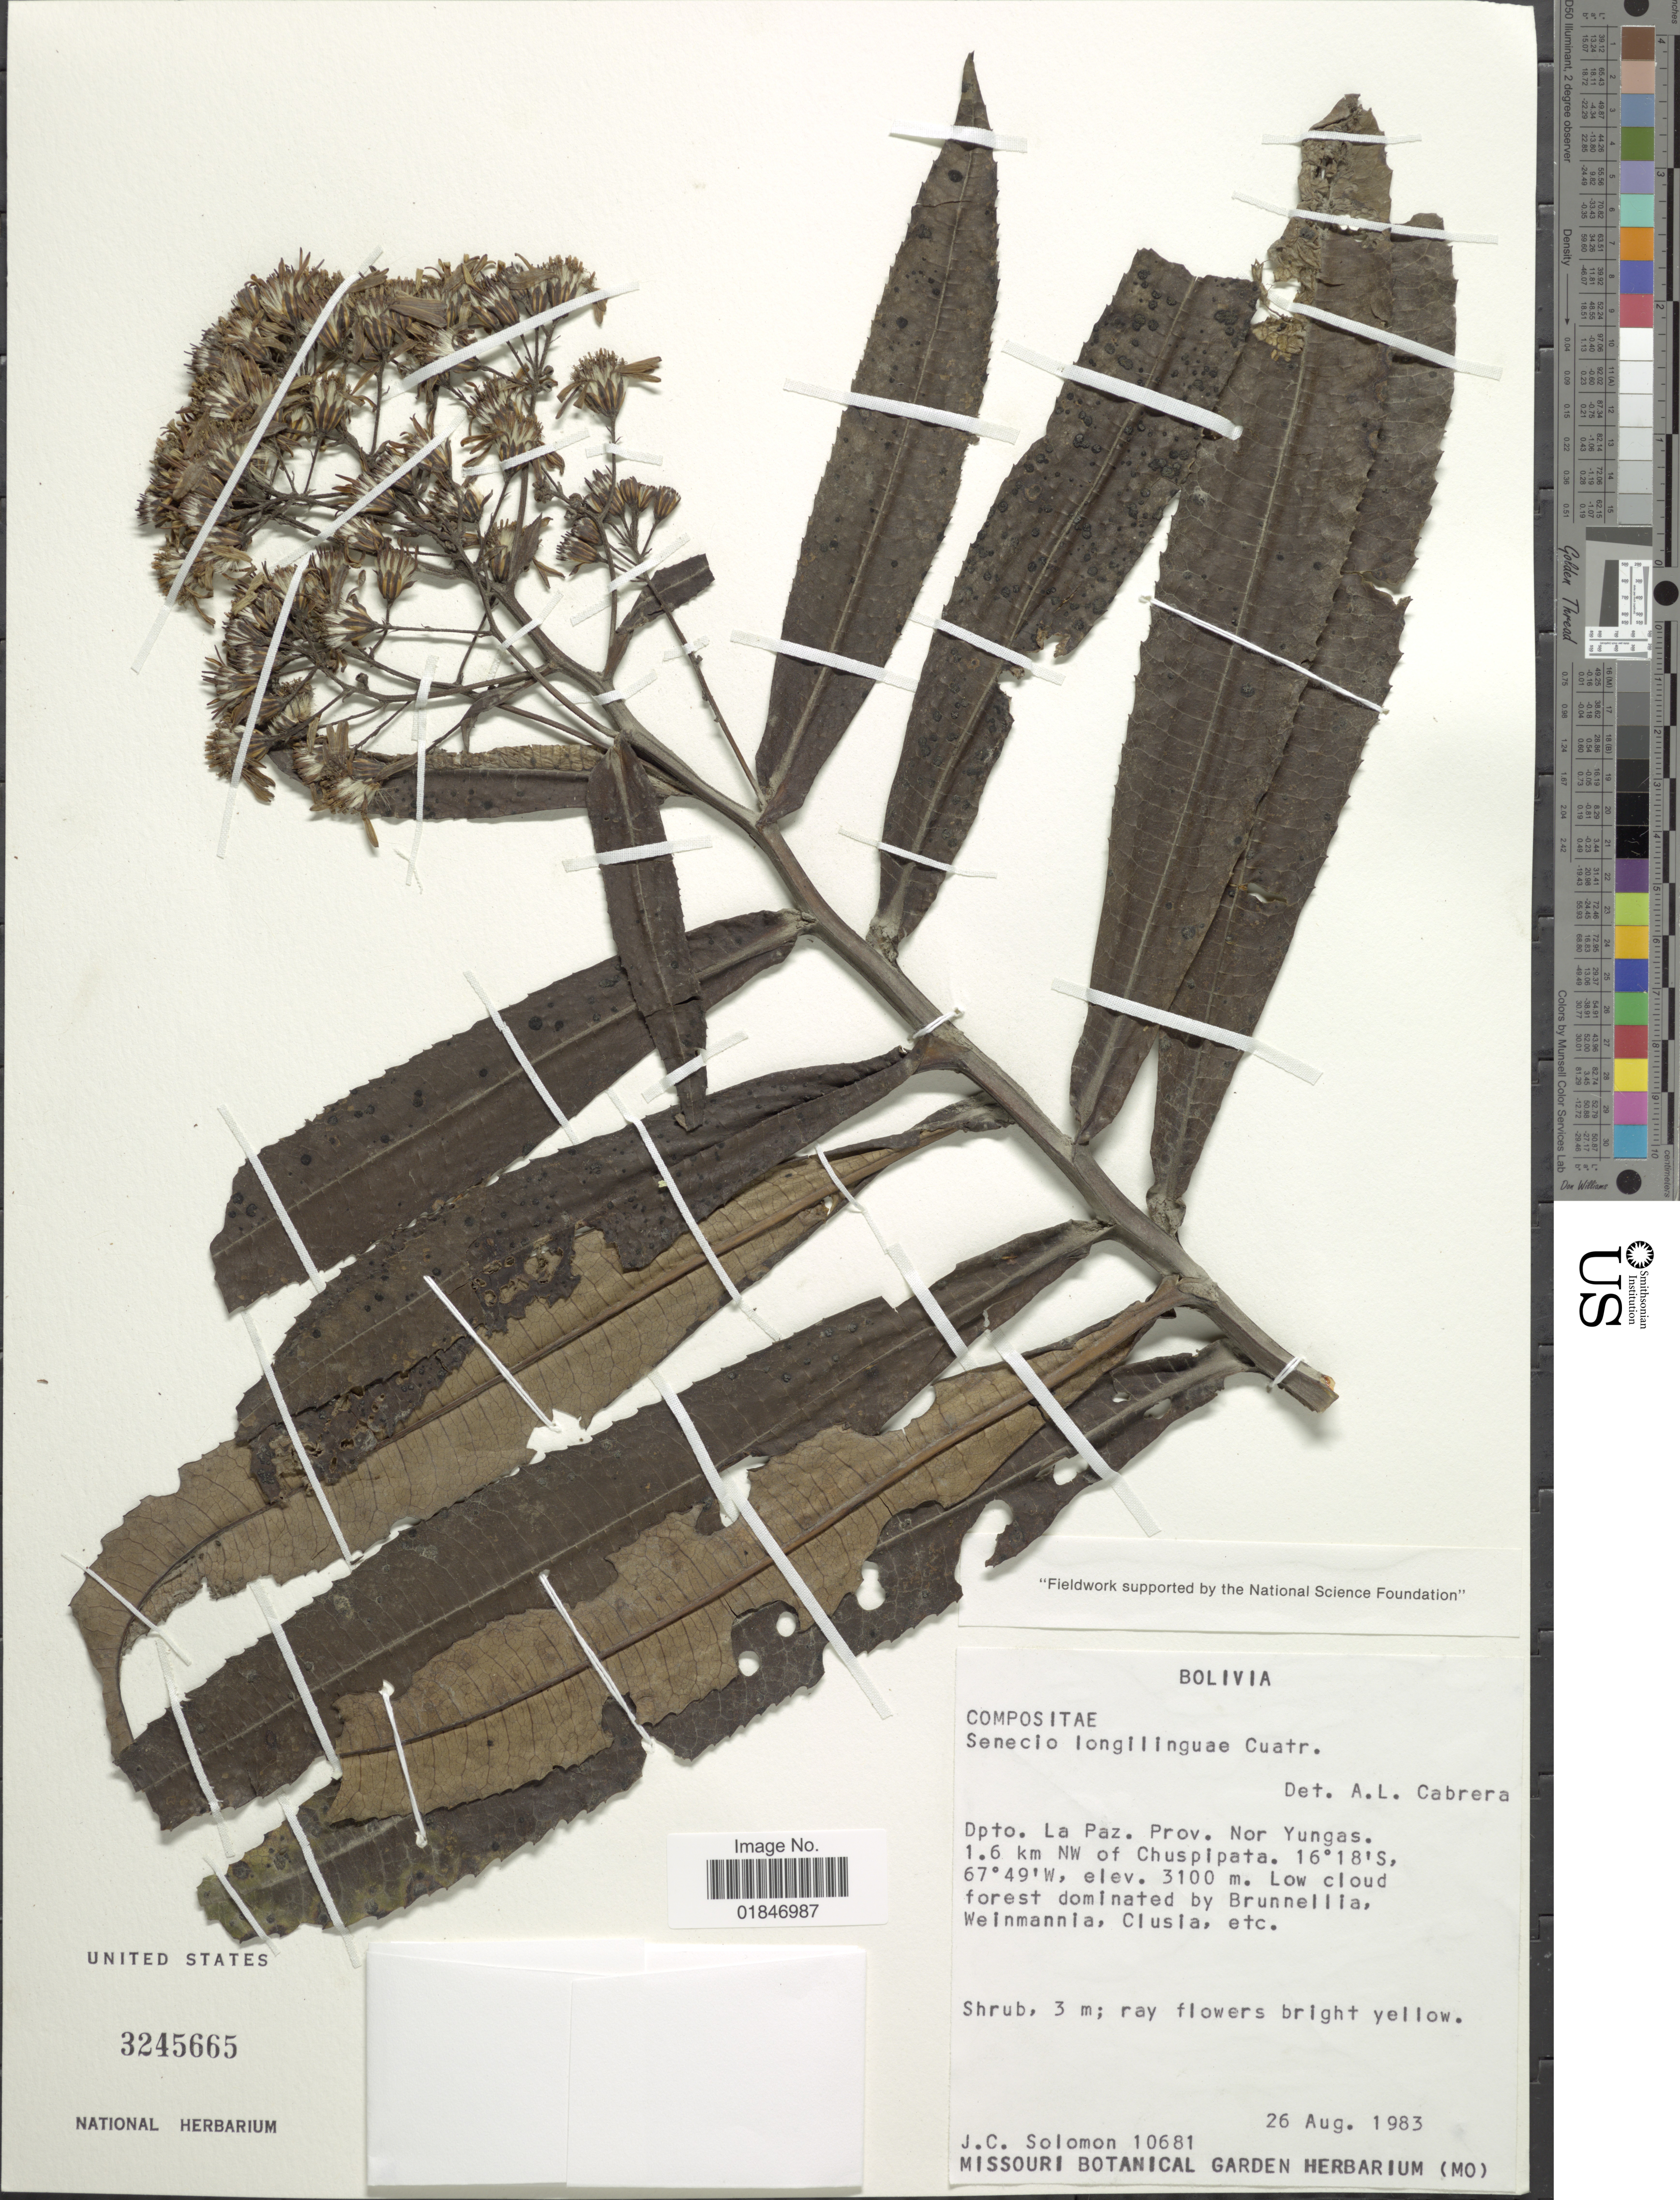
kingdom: Plantae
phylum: Tracheophyta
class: Magnoliopsida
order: Asterales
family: Asteraceae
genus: Dendrophorbium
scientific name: Dendrophorbium longilinguae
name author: (Cuatrec.) C. Jeffrey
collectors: J. C. Solomon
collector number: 10681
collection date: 1983-08-26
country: Bolivia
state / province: La Paz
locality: Dpto. La Paz. Prov. Nor Yungas. 1.6 km NW of Chuspipata.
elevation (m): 3100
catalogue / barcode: US 3245665